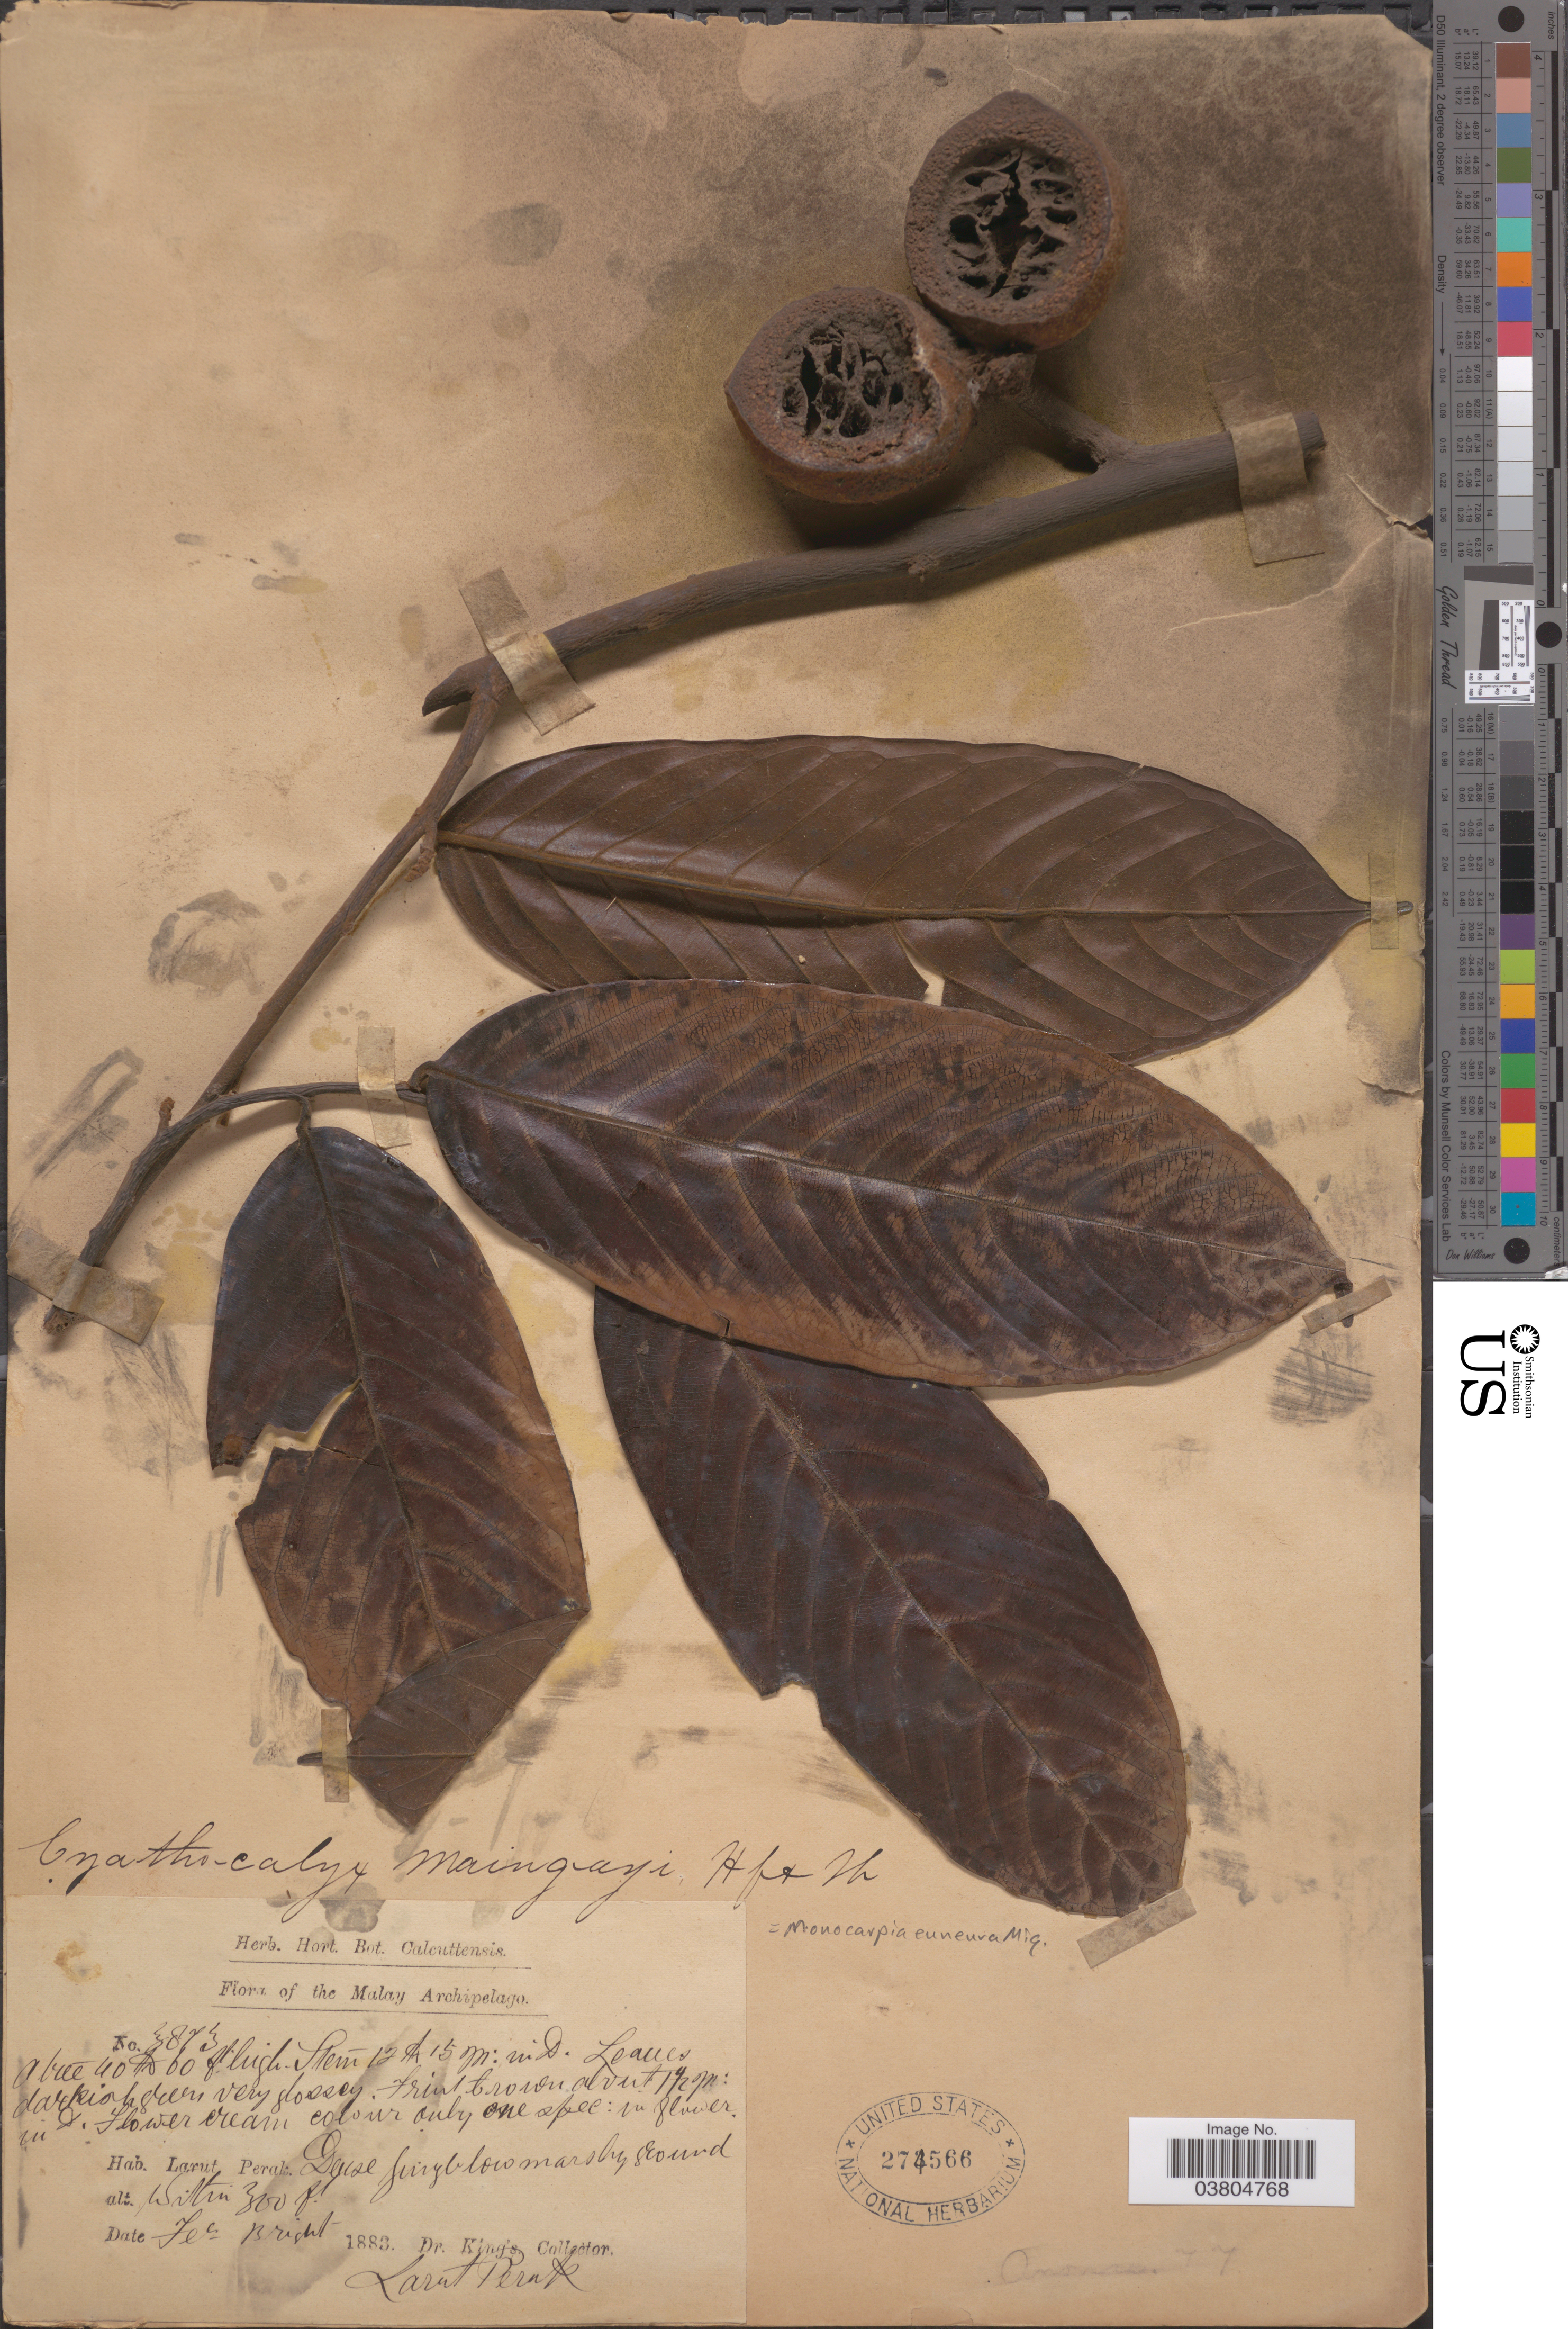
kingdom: Plantae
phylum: Tracheophyta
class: Magnoliopsida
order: Magnoliales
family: Annonaceae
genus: Monocarpia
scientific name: Monocarpia euneura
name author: Miq.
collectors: Dr. King's collector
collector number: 3873*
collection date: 1883-02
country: Malaysia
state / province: Perak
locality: The Malay Archipelago. Larut.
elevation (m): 91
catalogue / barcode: US 274566